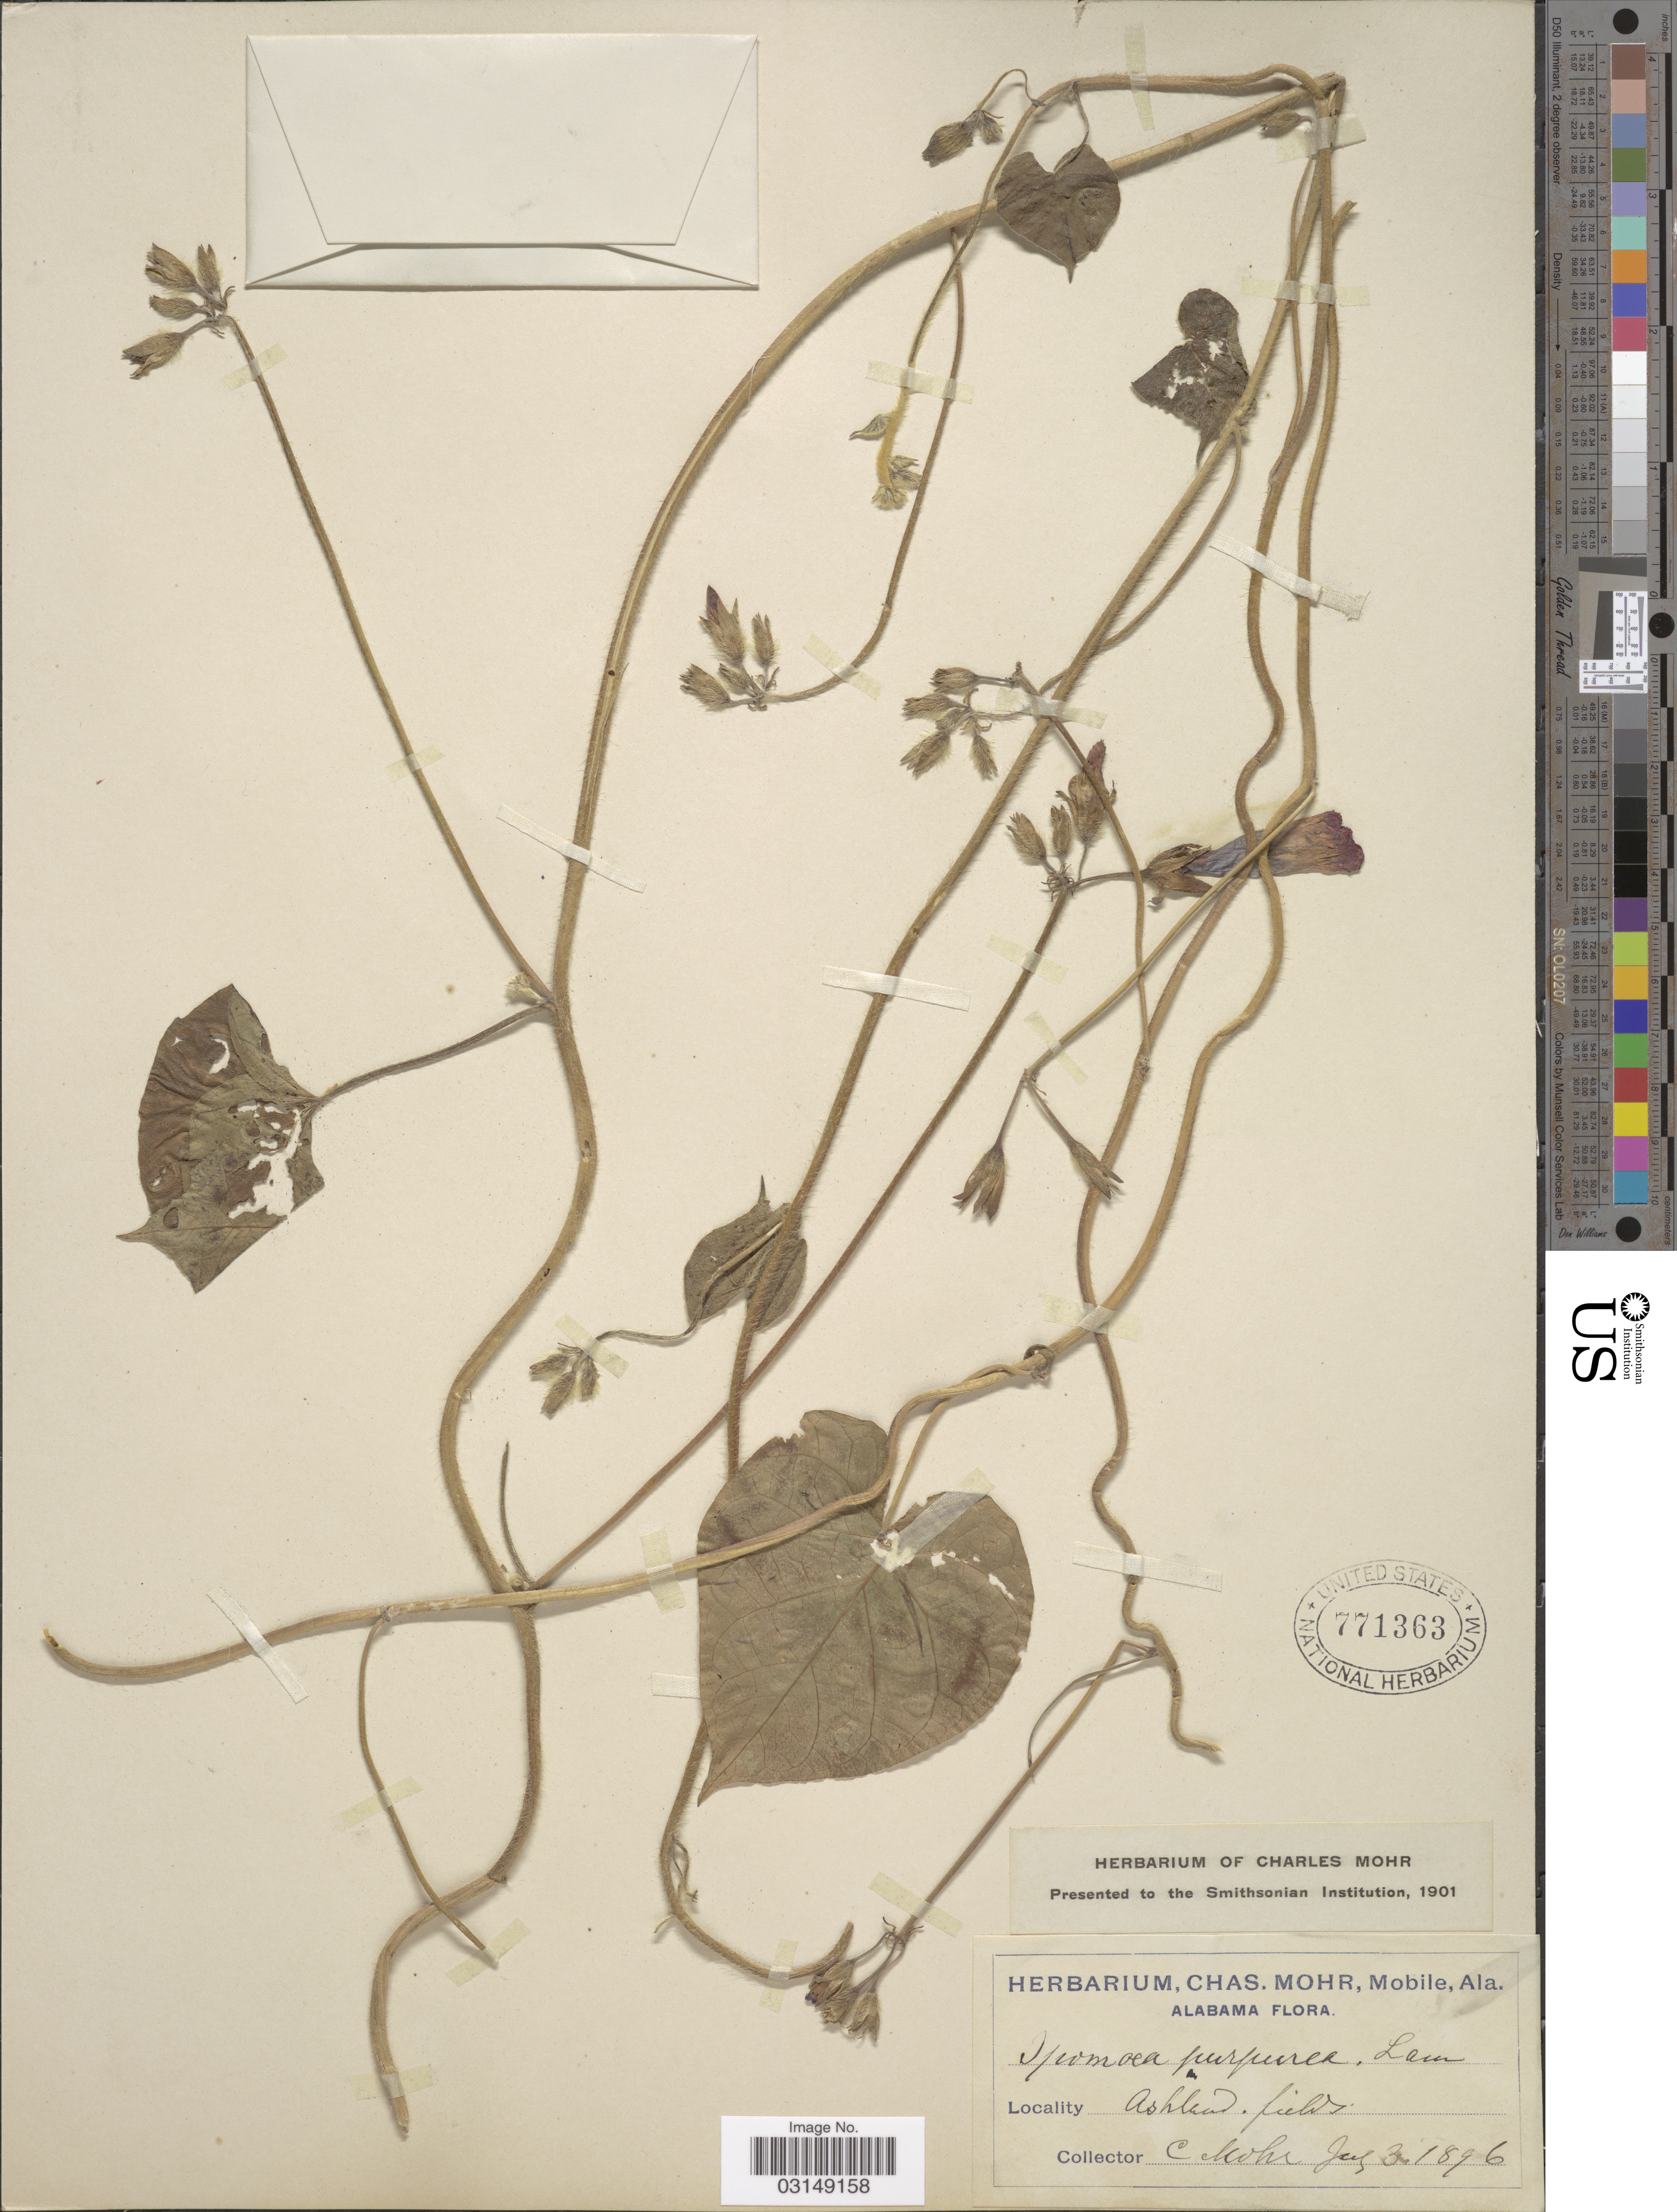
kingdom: Plantae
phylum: Tracheophyta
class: Magnoliopsida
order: Solanales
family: Convolvulaceae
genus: Ipomoea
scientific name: Ipomoea purpurea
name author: (L.) Roth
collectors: Mohr, C. T. (herbarium)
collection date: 1896-07-03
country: United States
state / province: Alabama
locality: Ashland fields.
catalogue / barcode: US 771363